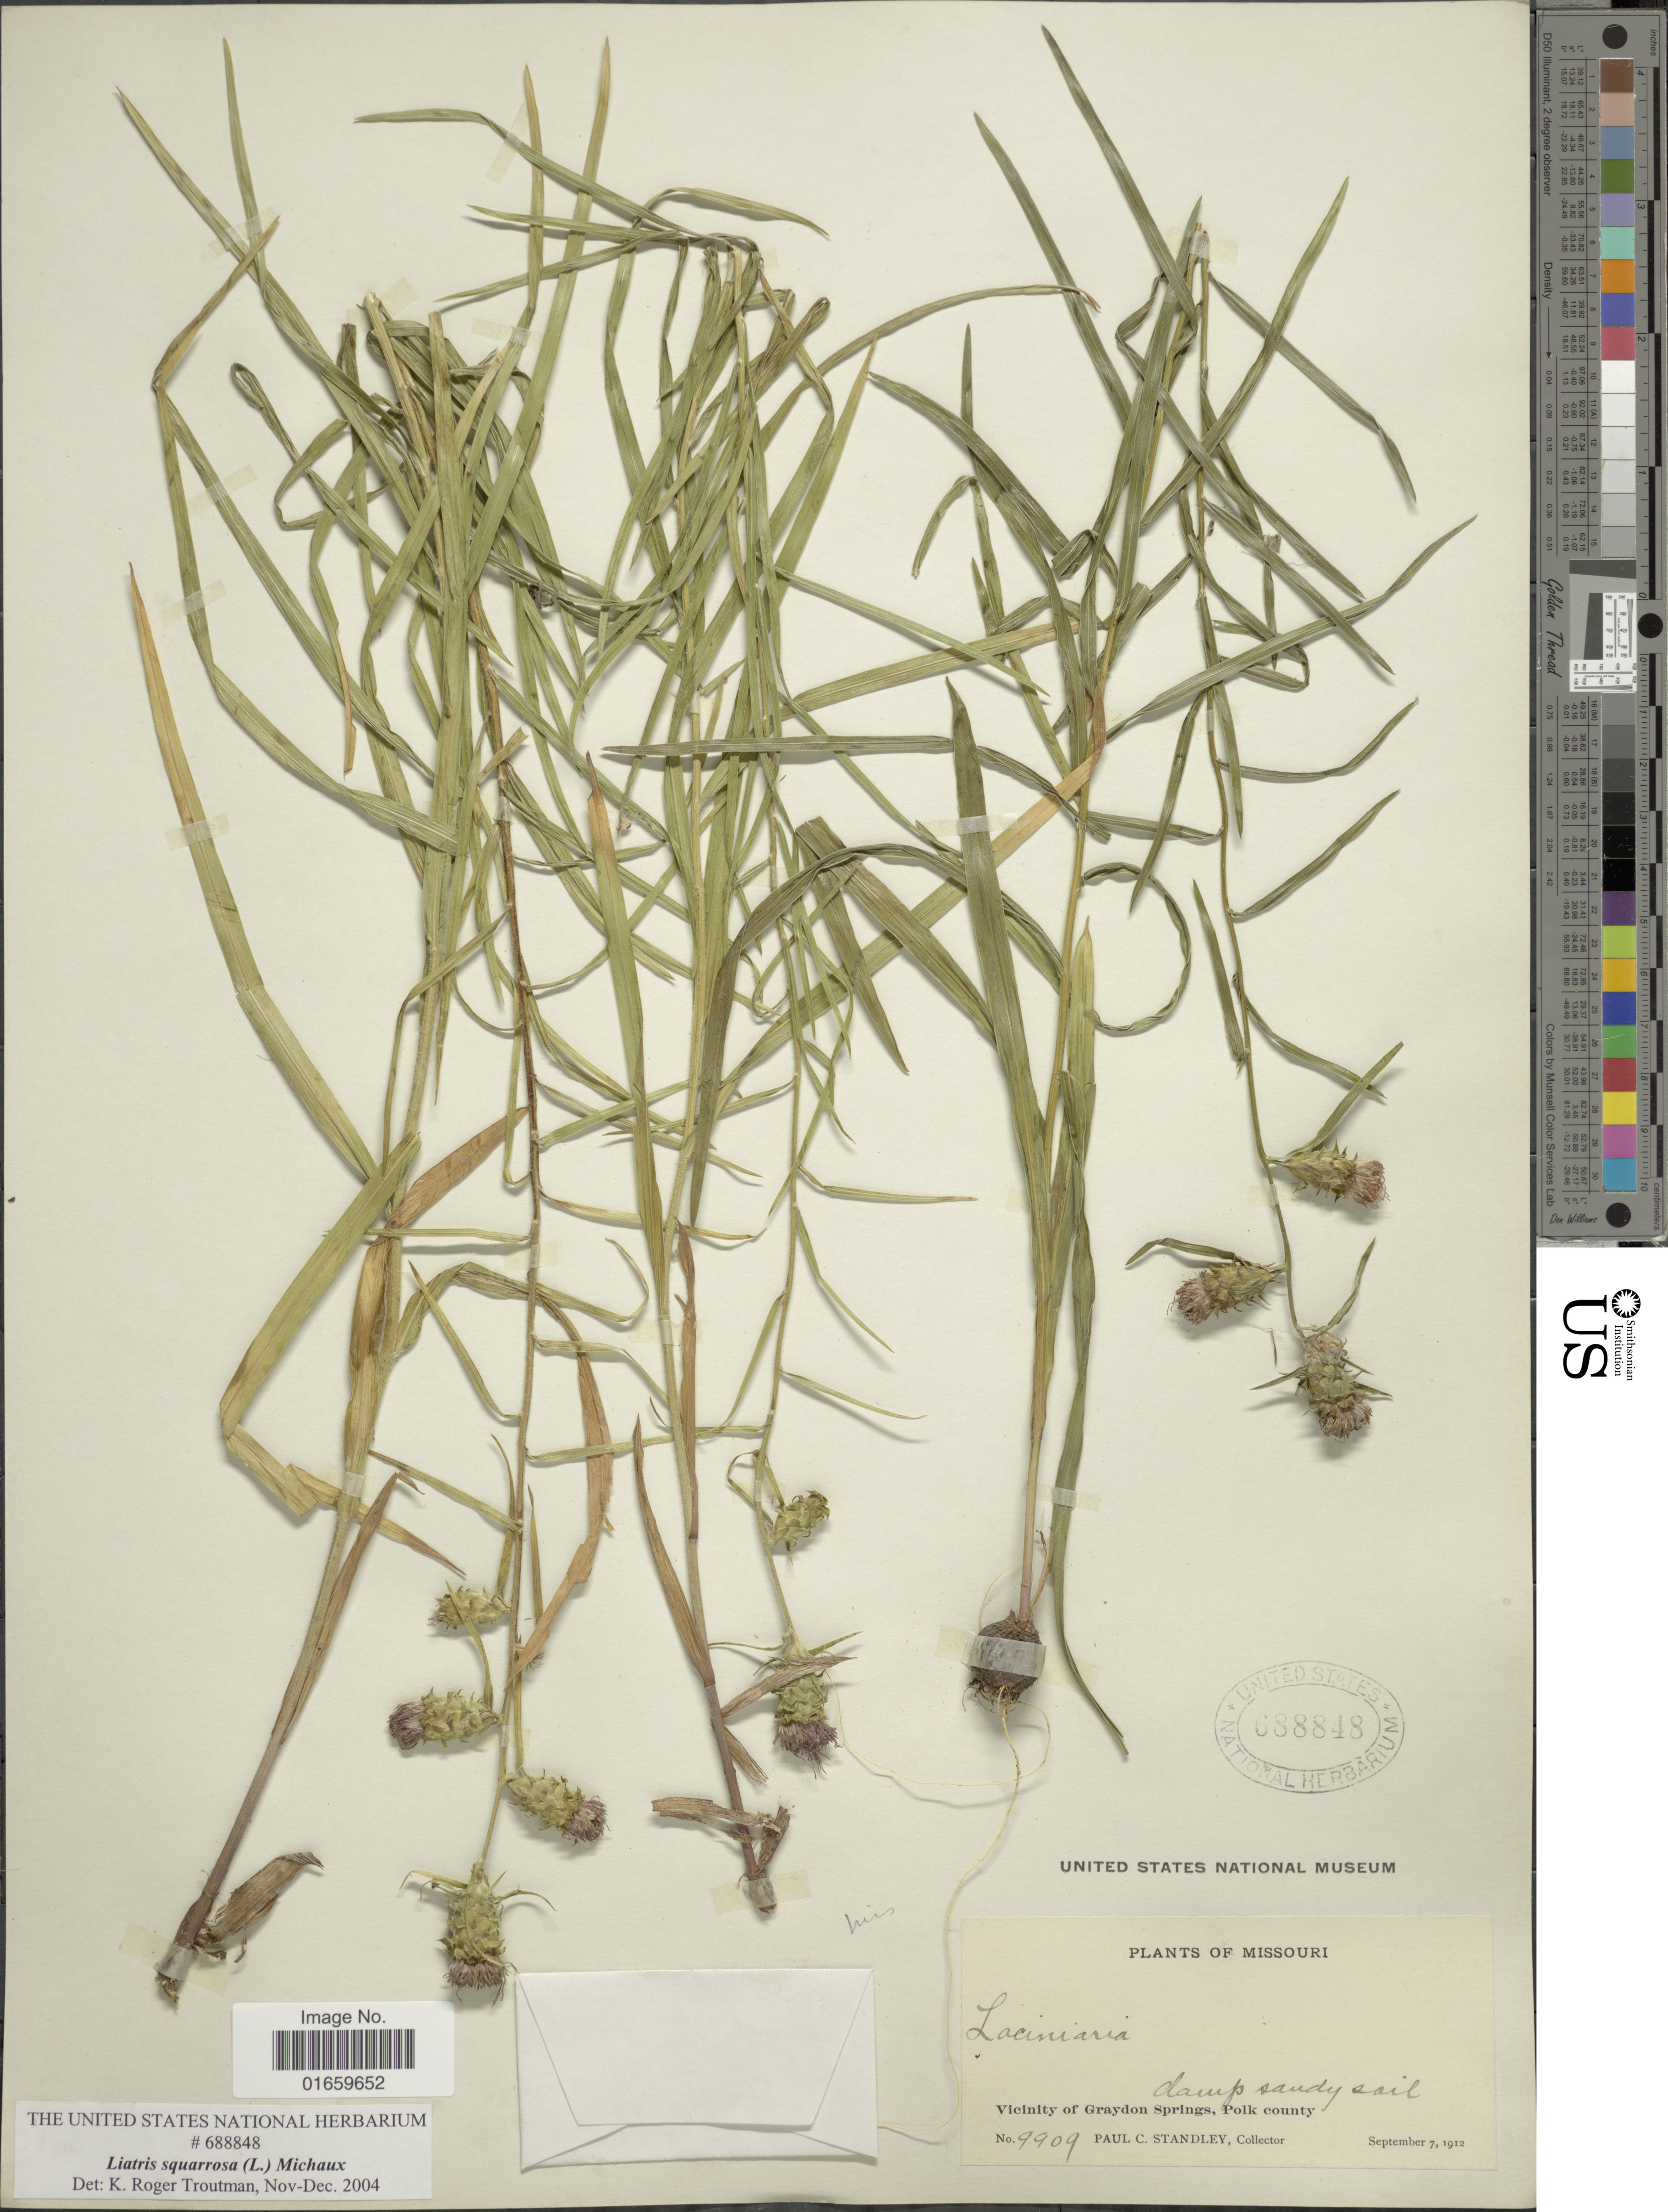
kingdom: Plantae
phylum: Tracheophyta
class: Magnoliopsida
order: Asterales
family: Asteraceae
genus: Liatris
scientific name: Liatris squarrosa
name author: (L.) Michx.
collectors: P. C. Standley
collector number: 9909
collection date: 1912-09-07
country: United States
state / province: Missouri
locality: Vicinity of Graydon Springs, Polk county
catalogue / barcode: US 688848